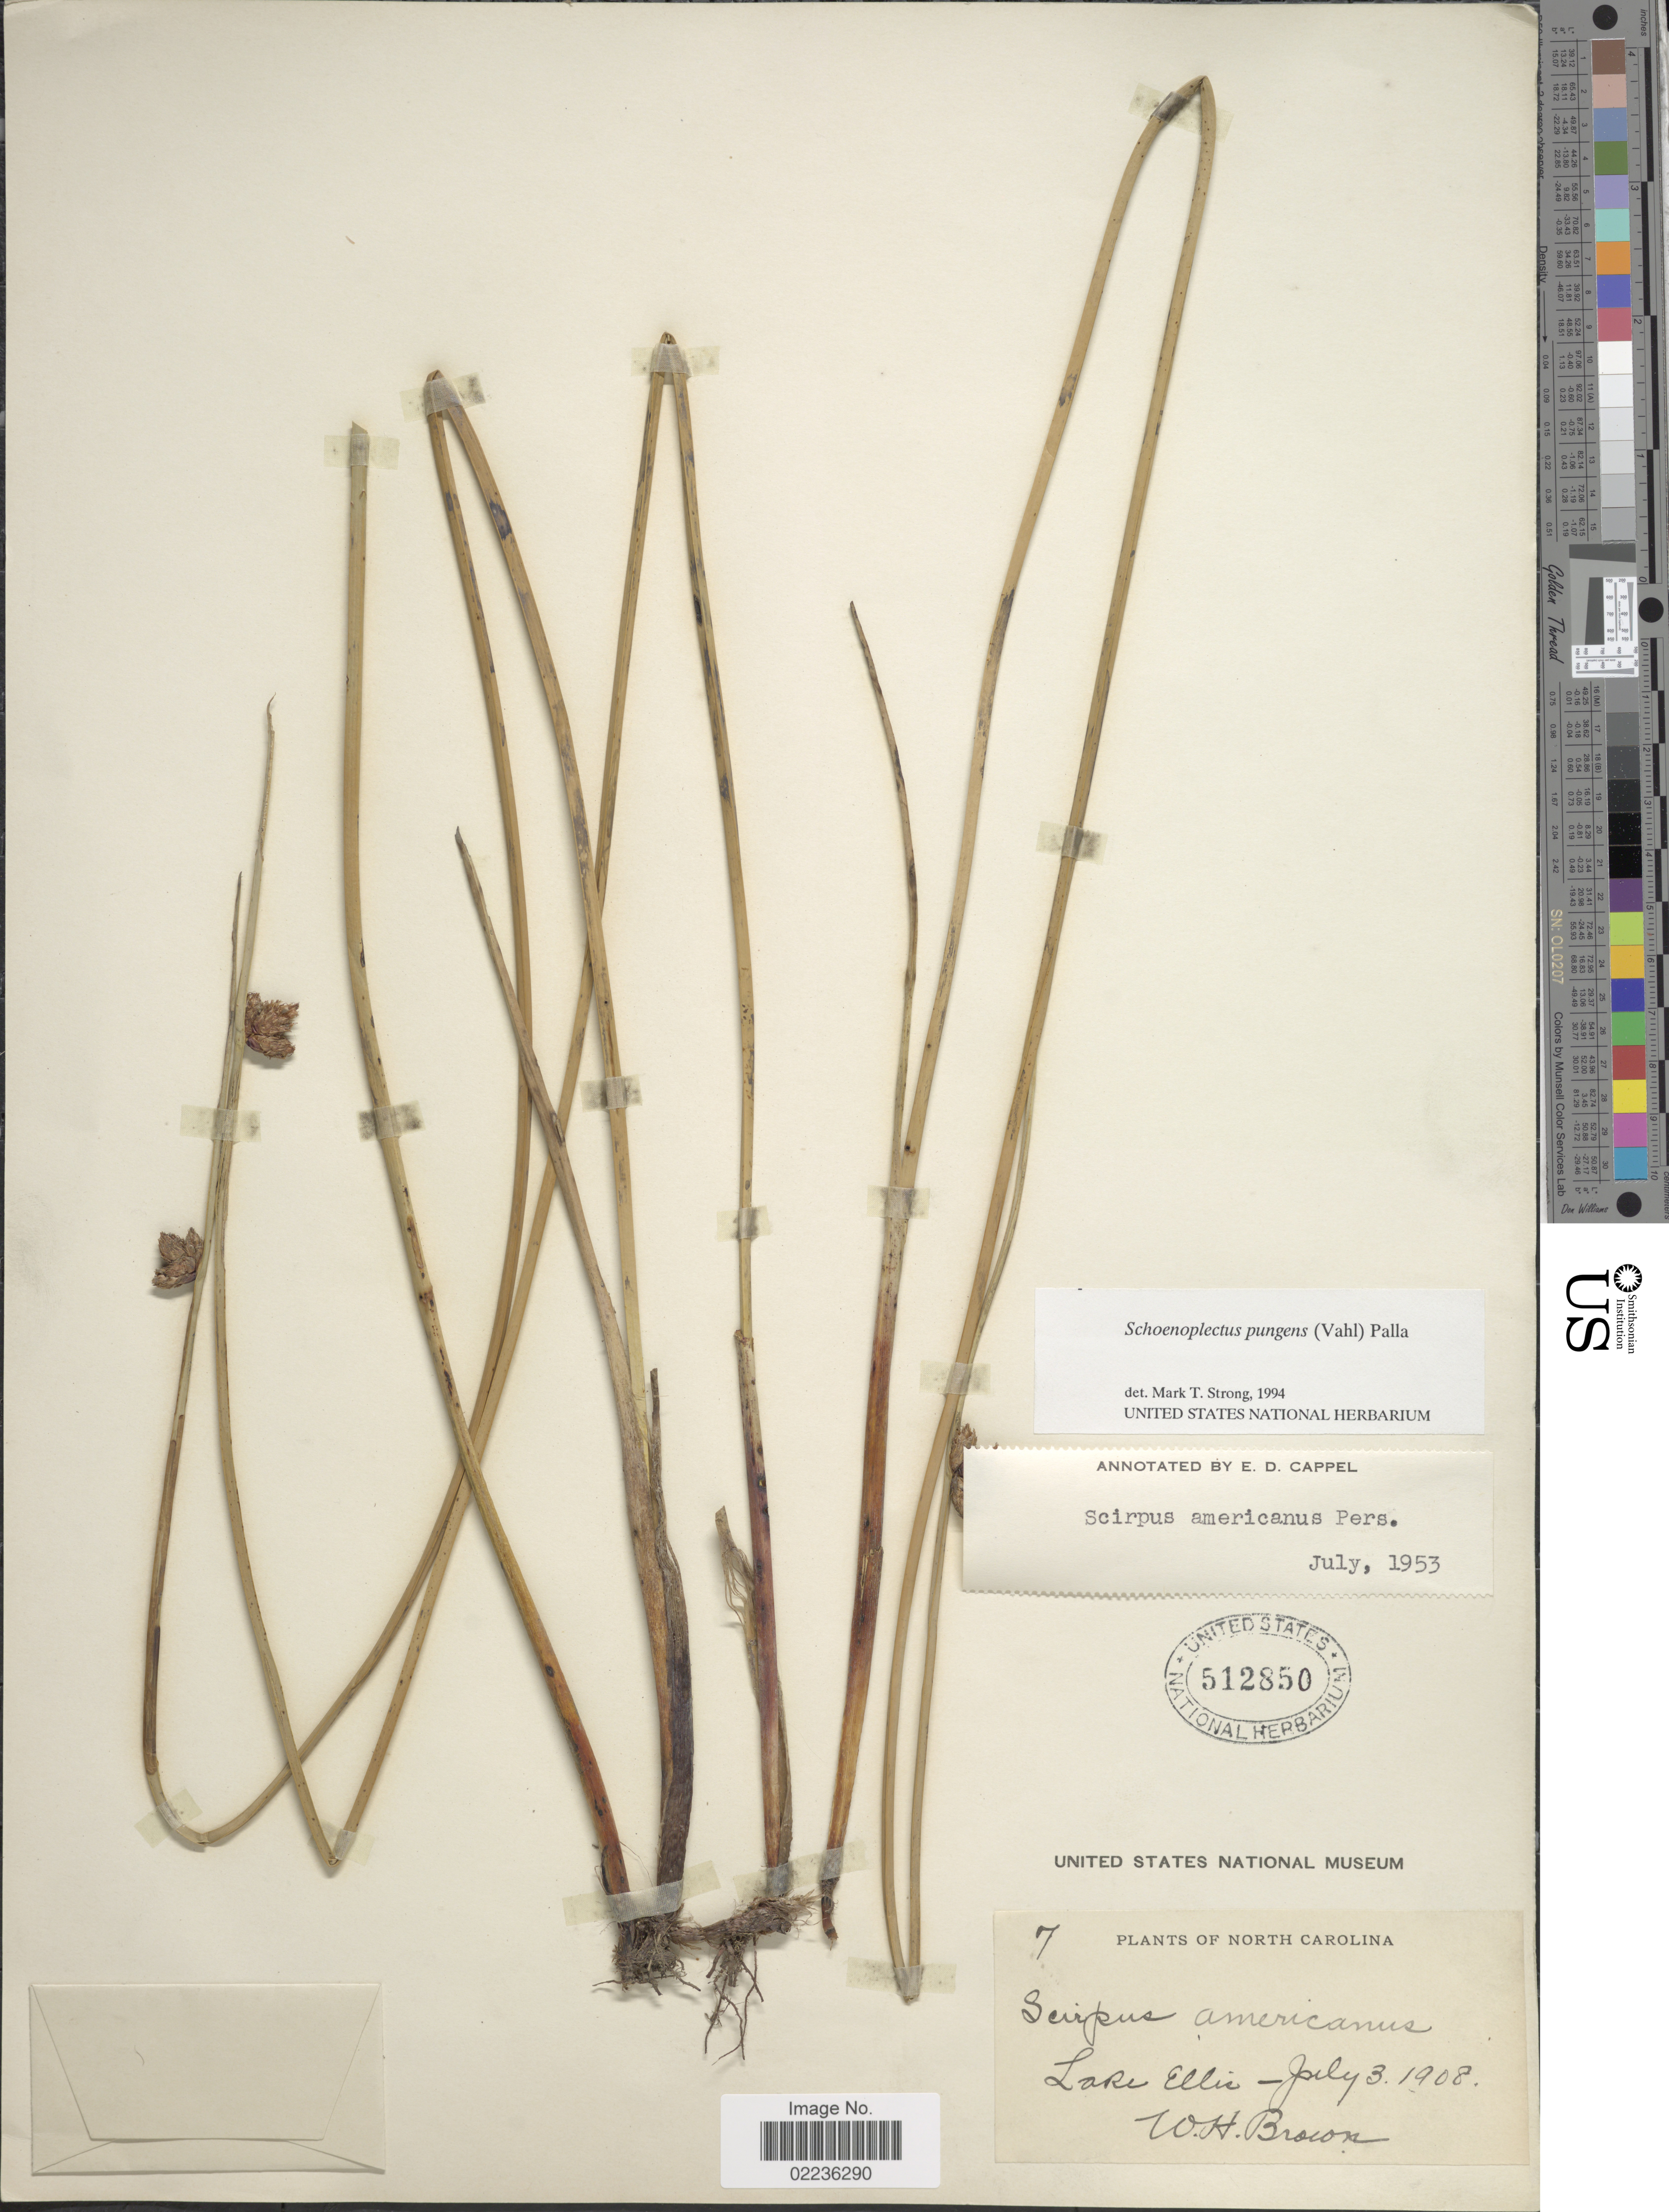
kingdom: Plantae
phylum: Tracheophyta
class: Liliopsida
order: Poales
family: Cyperaceae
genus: Schoenoplectus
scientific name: Schoenoplectus pungens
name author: (Vahl) Palla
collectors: W. H. Brown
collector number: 7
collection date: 1908-07-03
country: United States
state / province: North Carolina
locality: Lake Ellis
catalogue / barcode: US 512850